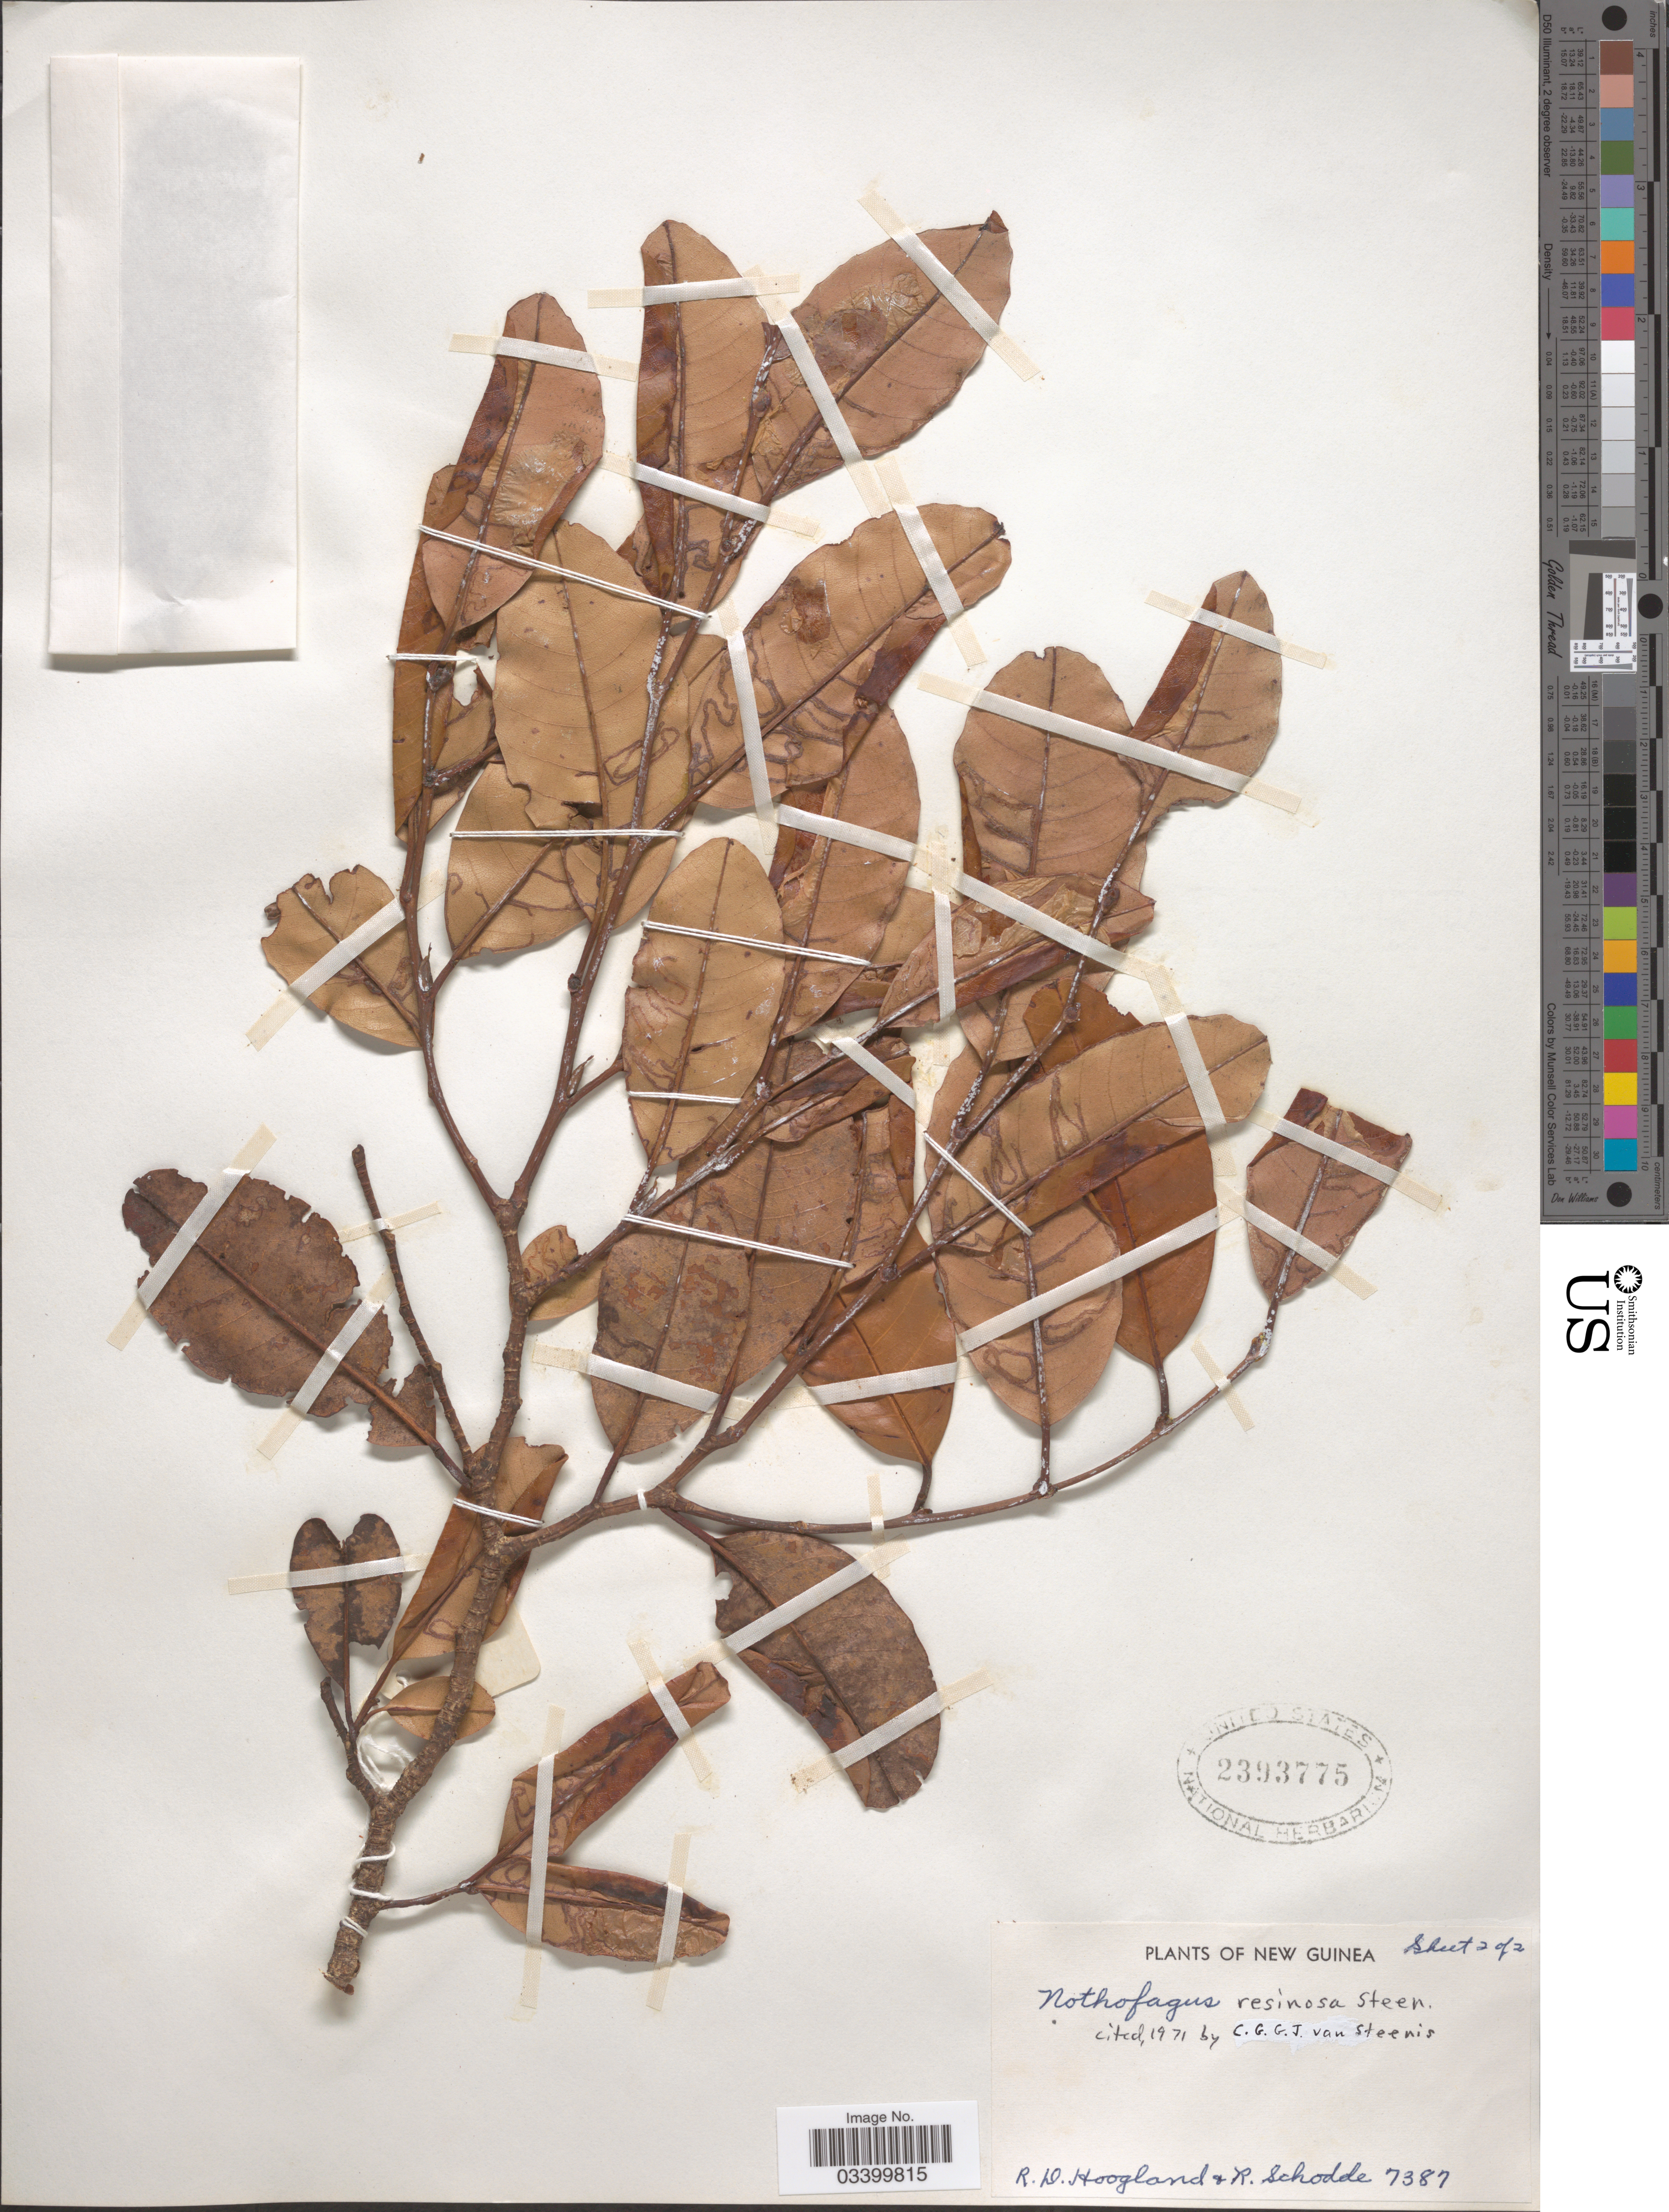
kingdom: Plantae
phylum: Tracheophyta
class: Magnoliopsida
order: Fagales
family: Nothofagaceae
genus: Nothofagus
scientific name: Nothofagus resinosa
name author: Steenis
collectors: R. D. Hoogland & R. Schodde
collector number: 7387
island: New Guinea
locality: New Guinea.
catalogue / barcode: US 2393775